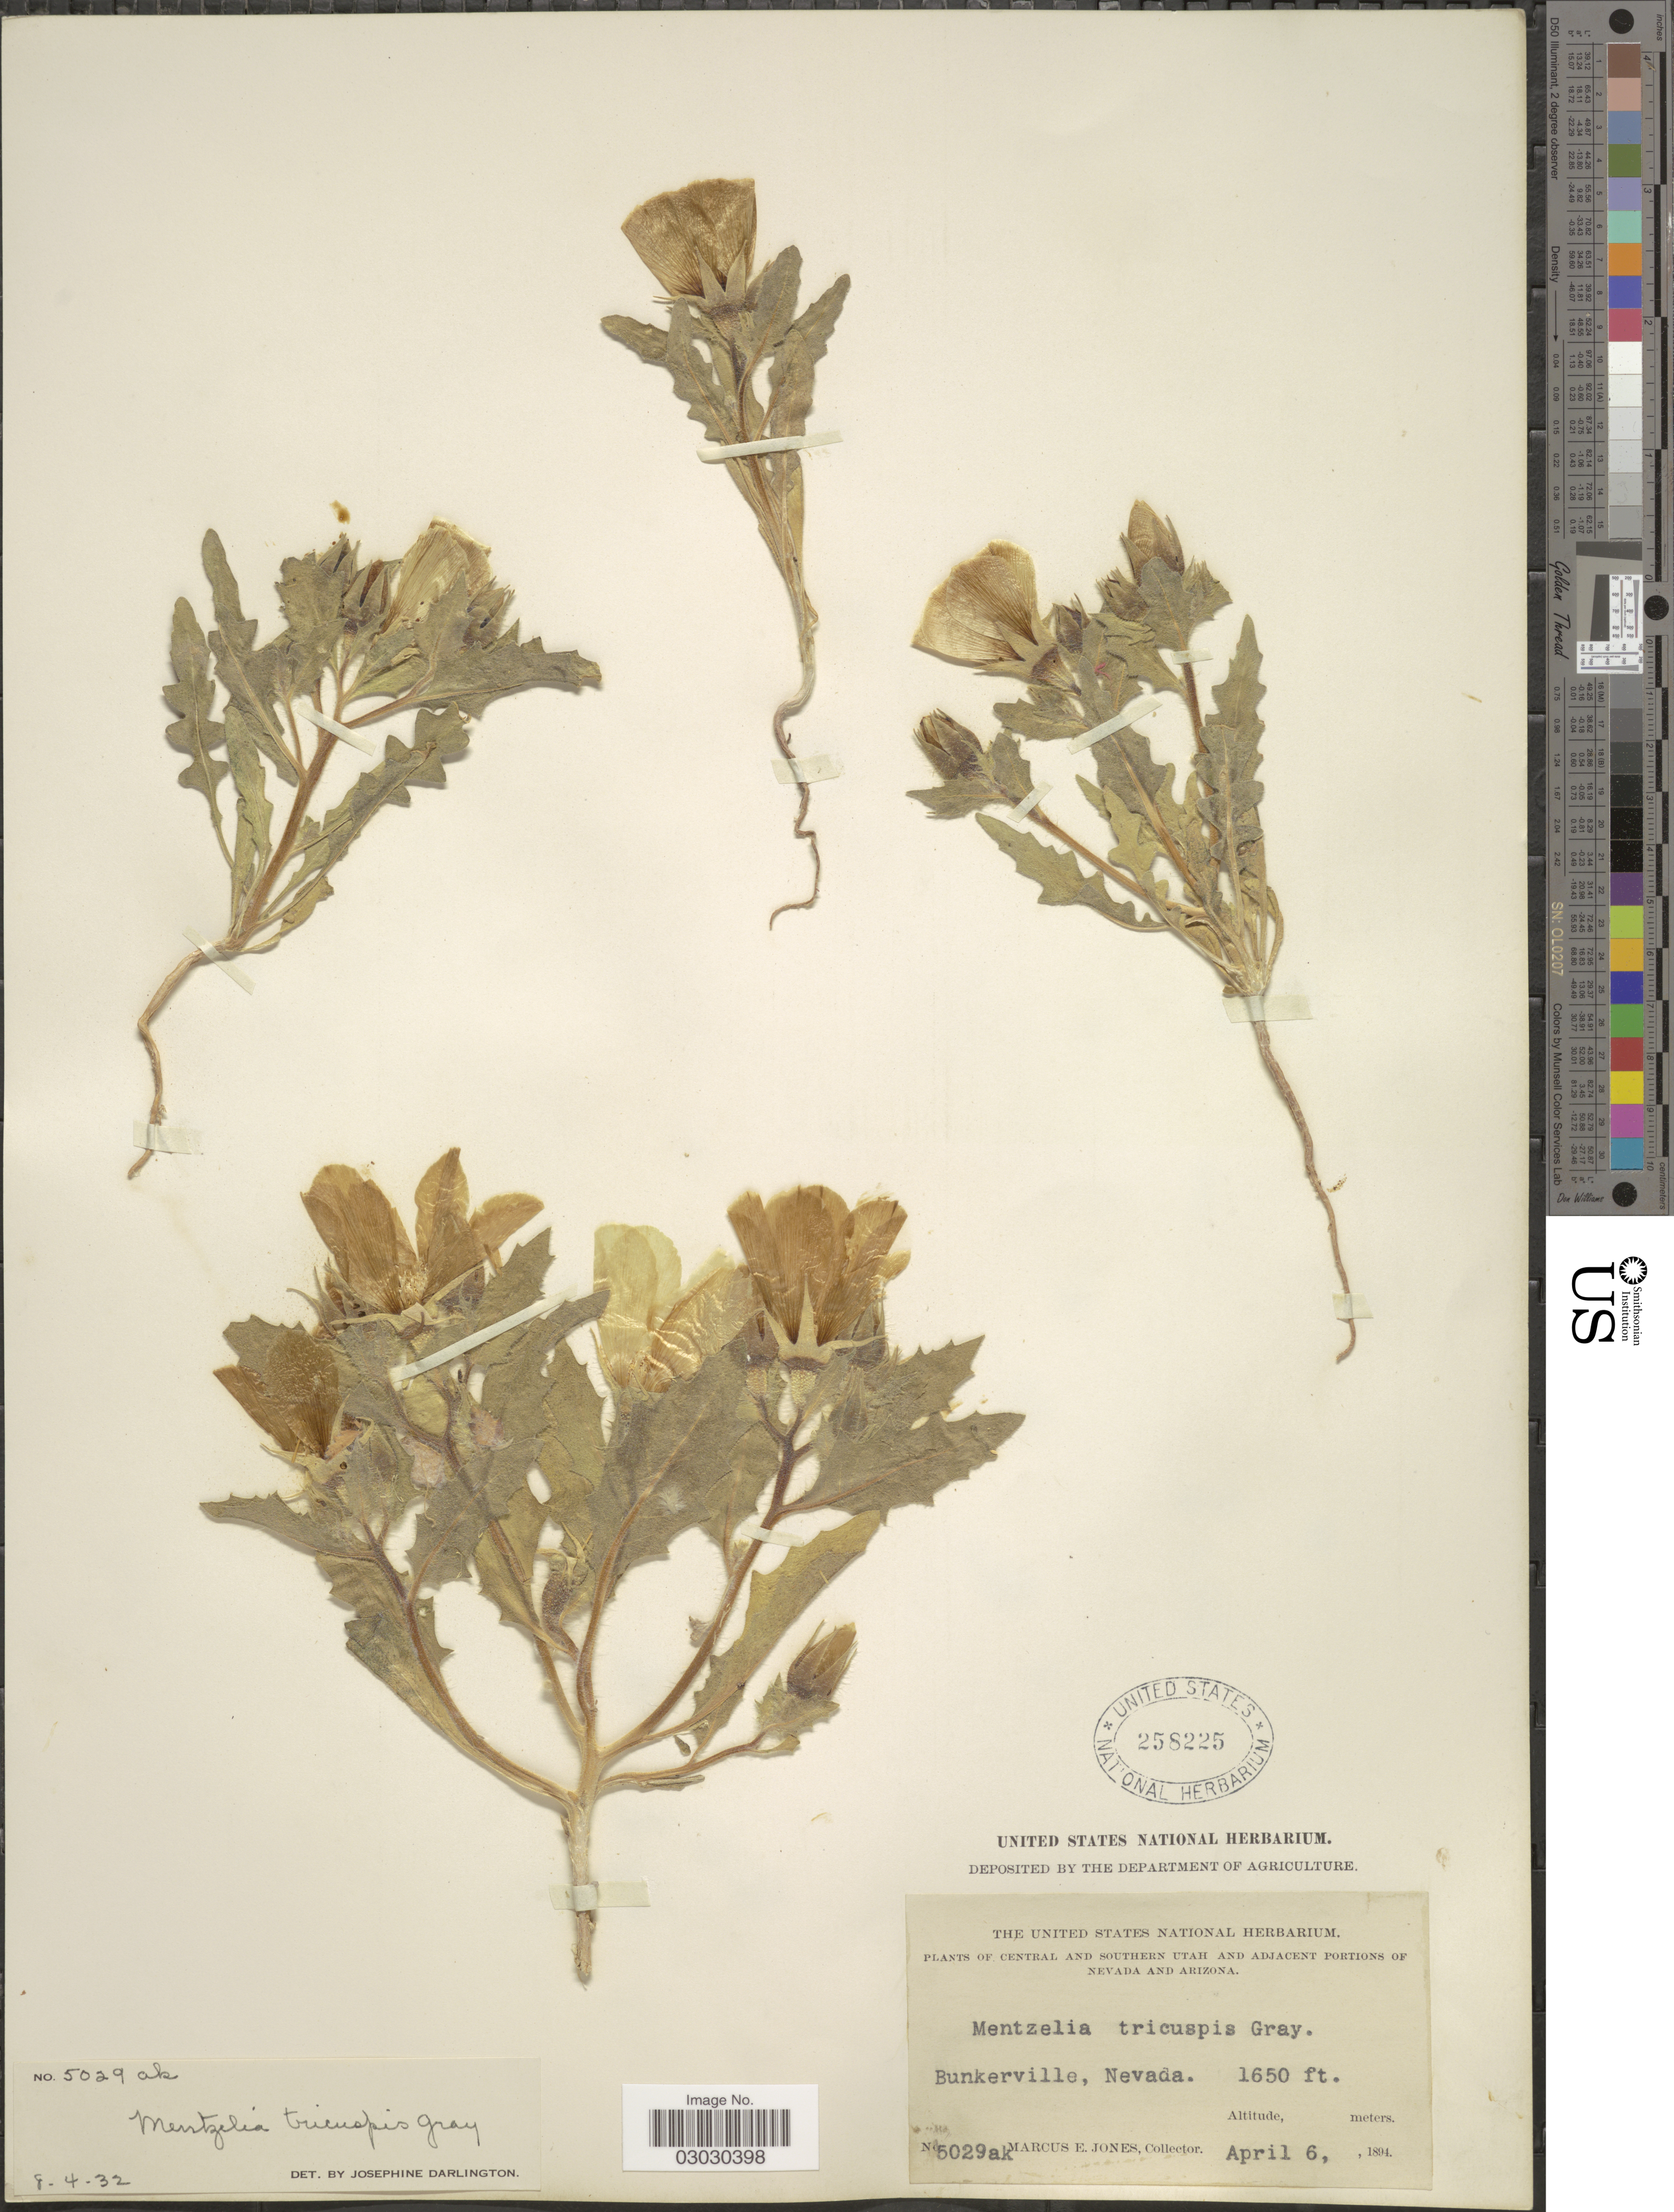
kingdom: Plantae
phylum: Tracheophyta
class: Magnoliopsida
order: Cornales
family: Loasaceae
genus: Mentzelia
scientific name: Mentzelia tricuspis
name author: A. Gray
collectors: M. E. Jones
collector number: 5029ak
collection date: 1894-04-06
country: United States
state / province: Nevada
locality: Adjacent portions of Nevada. Bunkerville.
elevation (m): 503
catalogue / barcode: US 258225